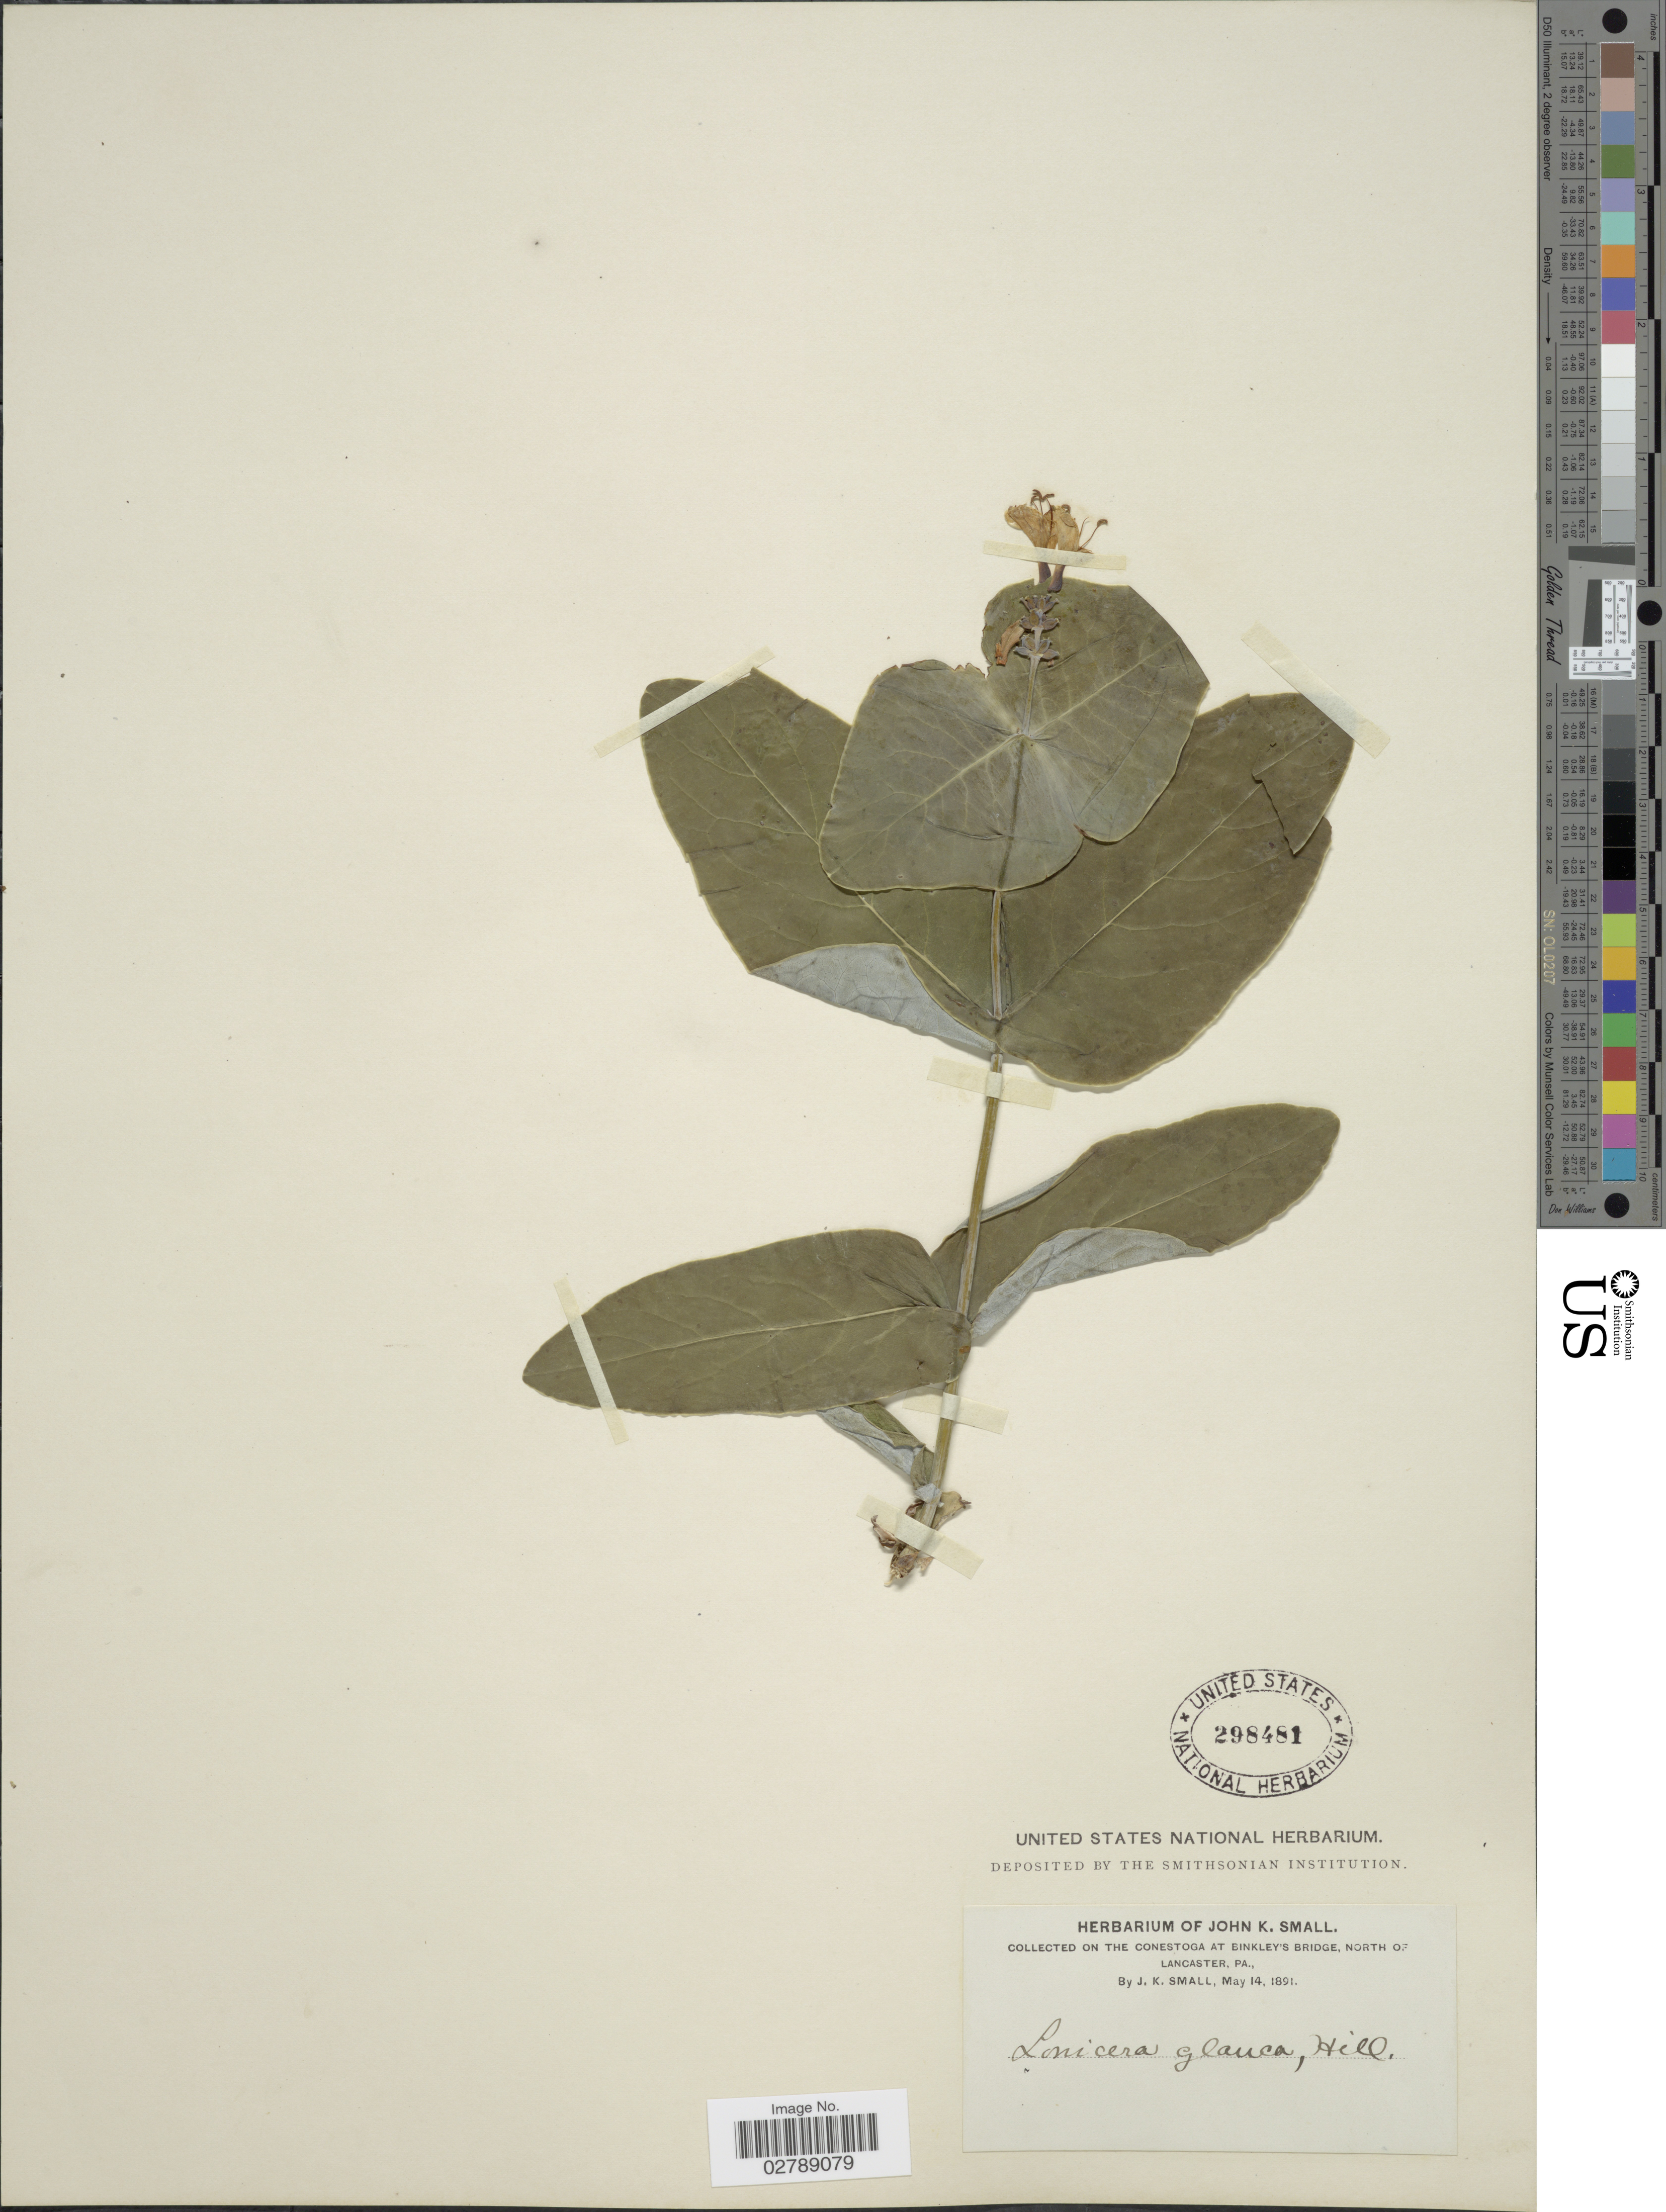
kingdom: Plantae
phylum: Tracheophyta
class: Magnoliopsida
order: Dipsacales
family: Caprifoliaceae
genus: Lonicera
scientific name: Lonicera dioica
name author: L.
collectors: J. K. Small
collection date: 1891-05-14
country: United States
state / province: Pennsylvania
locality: The Conestoga at Binkley's Bridge, North of Lancaster, PA.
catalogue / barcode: US 298481